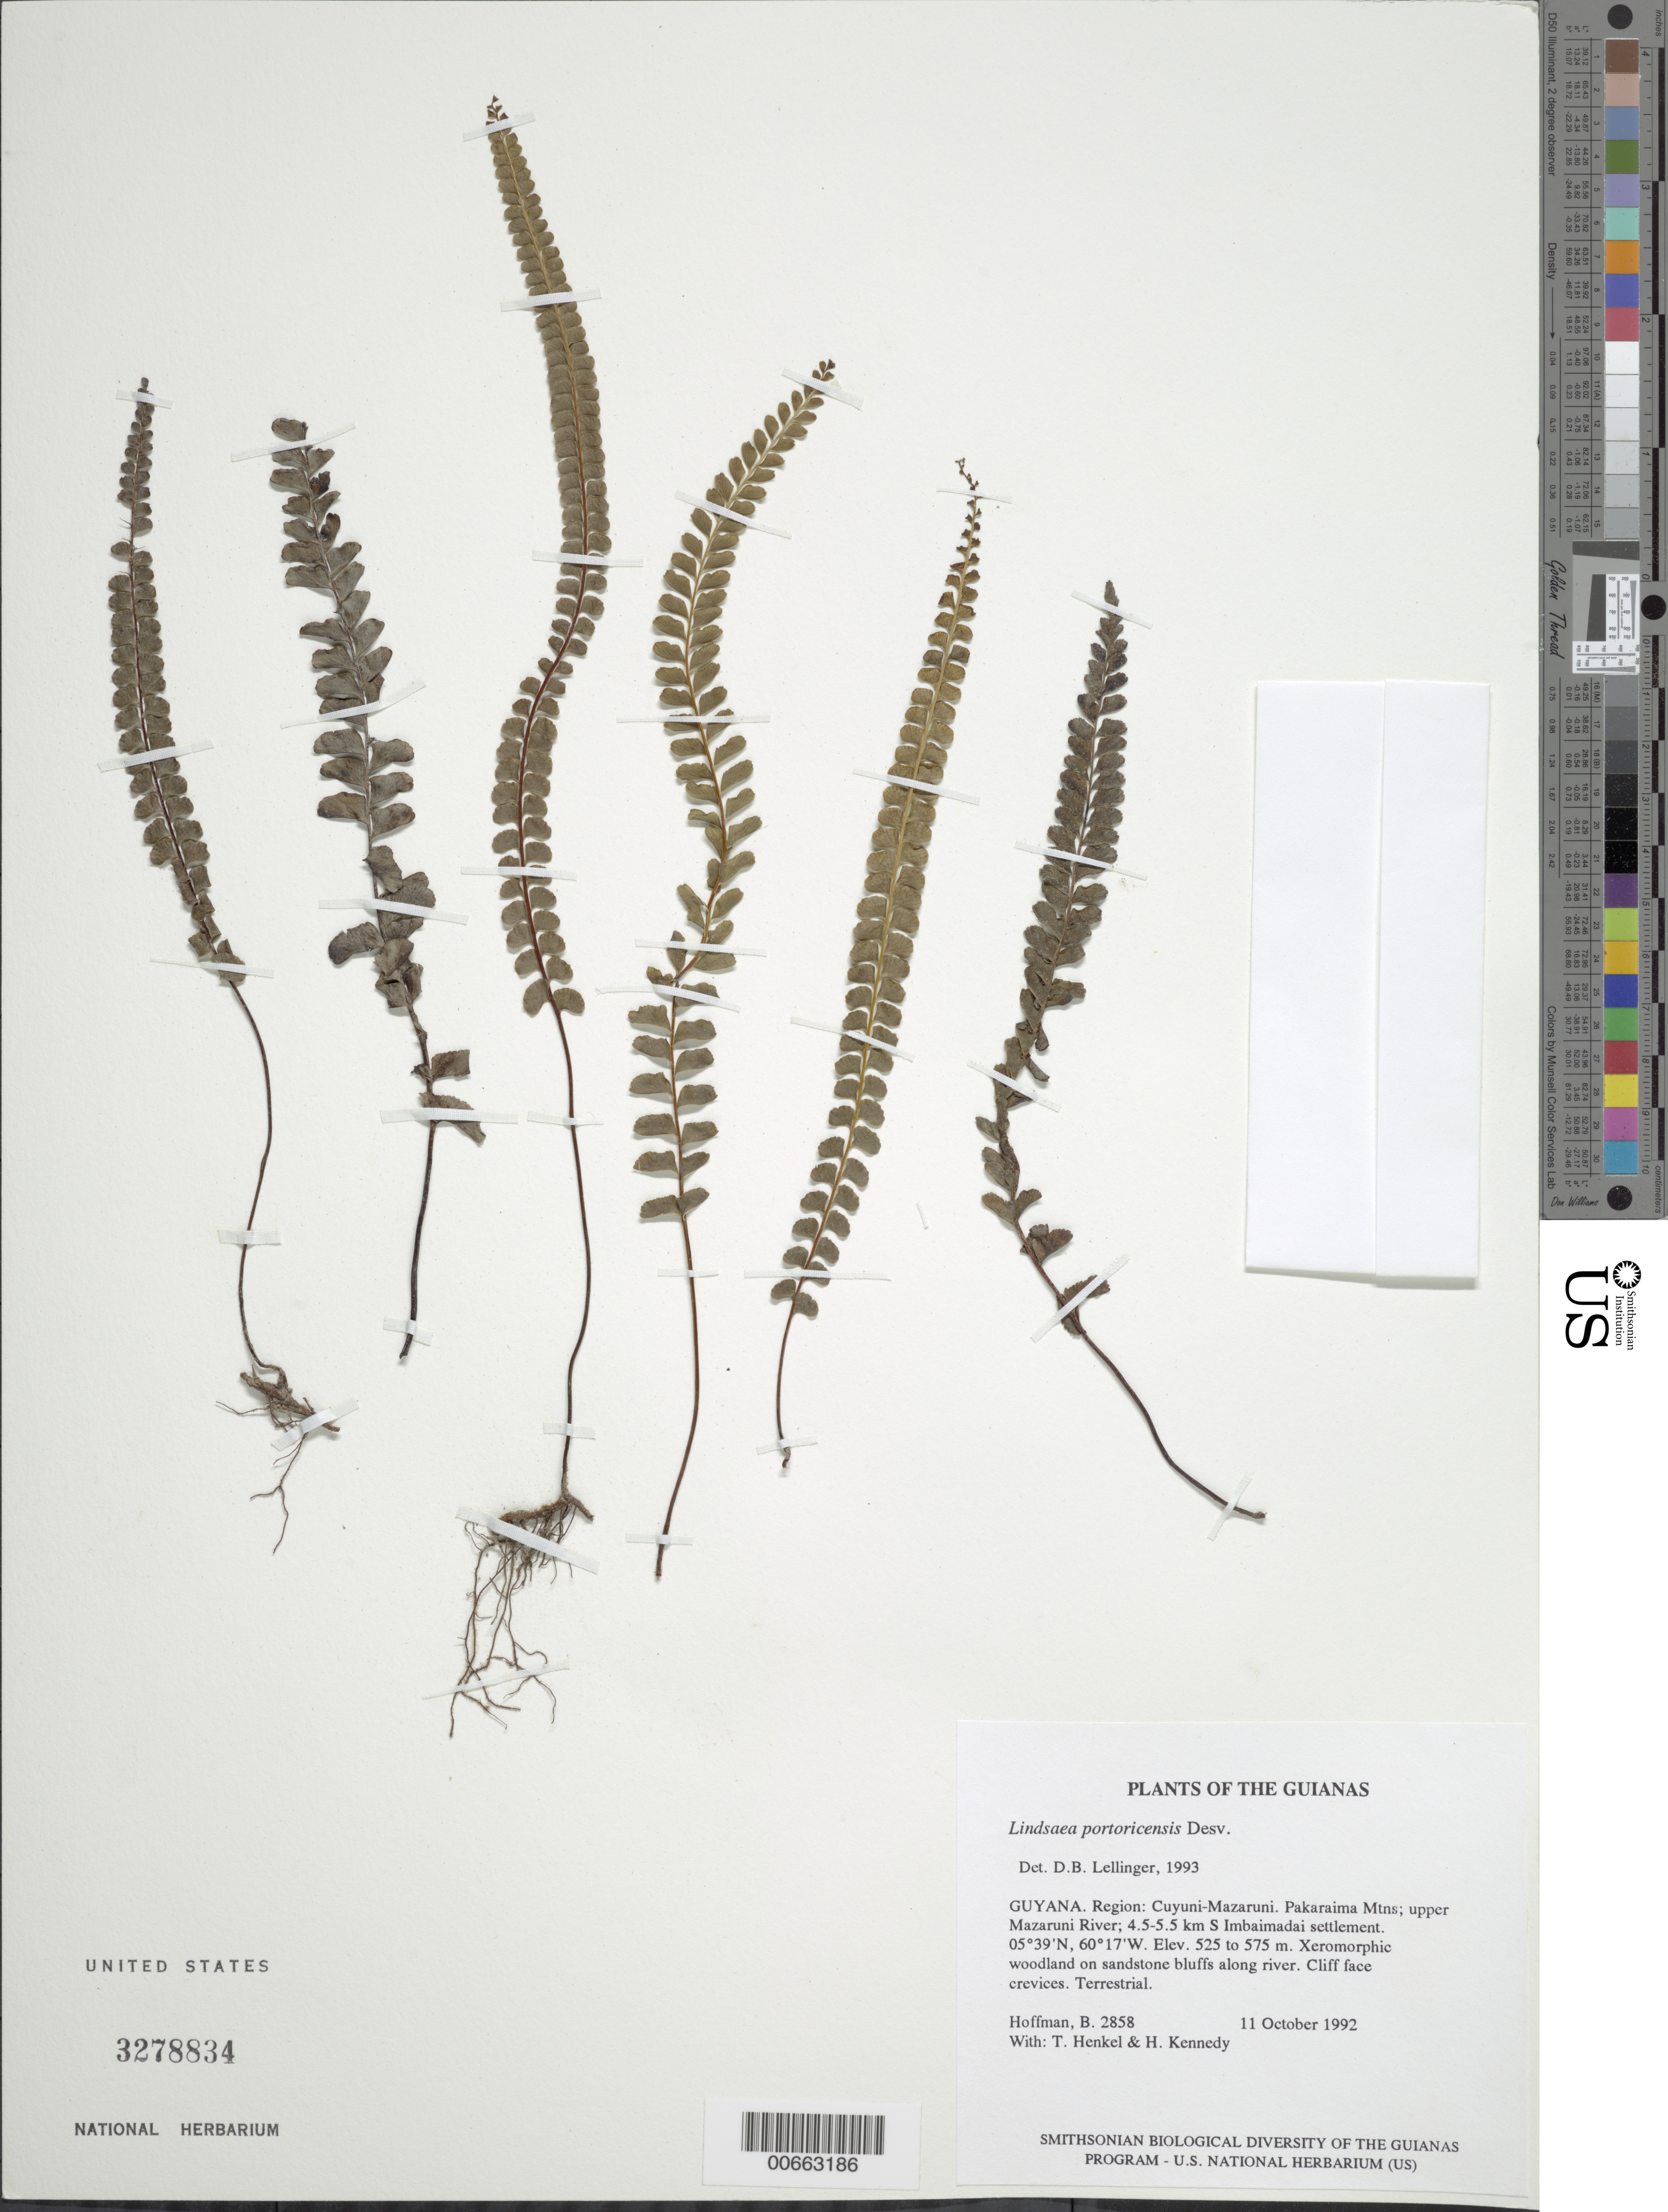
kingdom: Plantae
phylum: Tracheophyta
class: Polypodiopsida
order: Polypodiales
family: Lindsaeaceae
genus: Lindsaea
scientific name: Lindsaea portoricensis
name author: Desv.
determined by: Lellinger, David B., (BOT), Smithsonian Institution - National Museum of Natural History (UNITED STATES)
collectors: B. Hoffman, T. Henkel & H. Kennedy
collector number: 2858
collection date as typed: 11 October 1992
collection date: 1992-10-11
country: Guyana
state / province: Cuyuni-Mazaruni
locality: Pakaraima Mountains; upper Mazaruni River; 4.5-5.5 km S of Imbaimadai settlement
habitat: Xeromorphic woodland on sandstone bluffs along river. Cliff face crevices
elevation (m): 525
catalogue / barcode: US 3278834